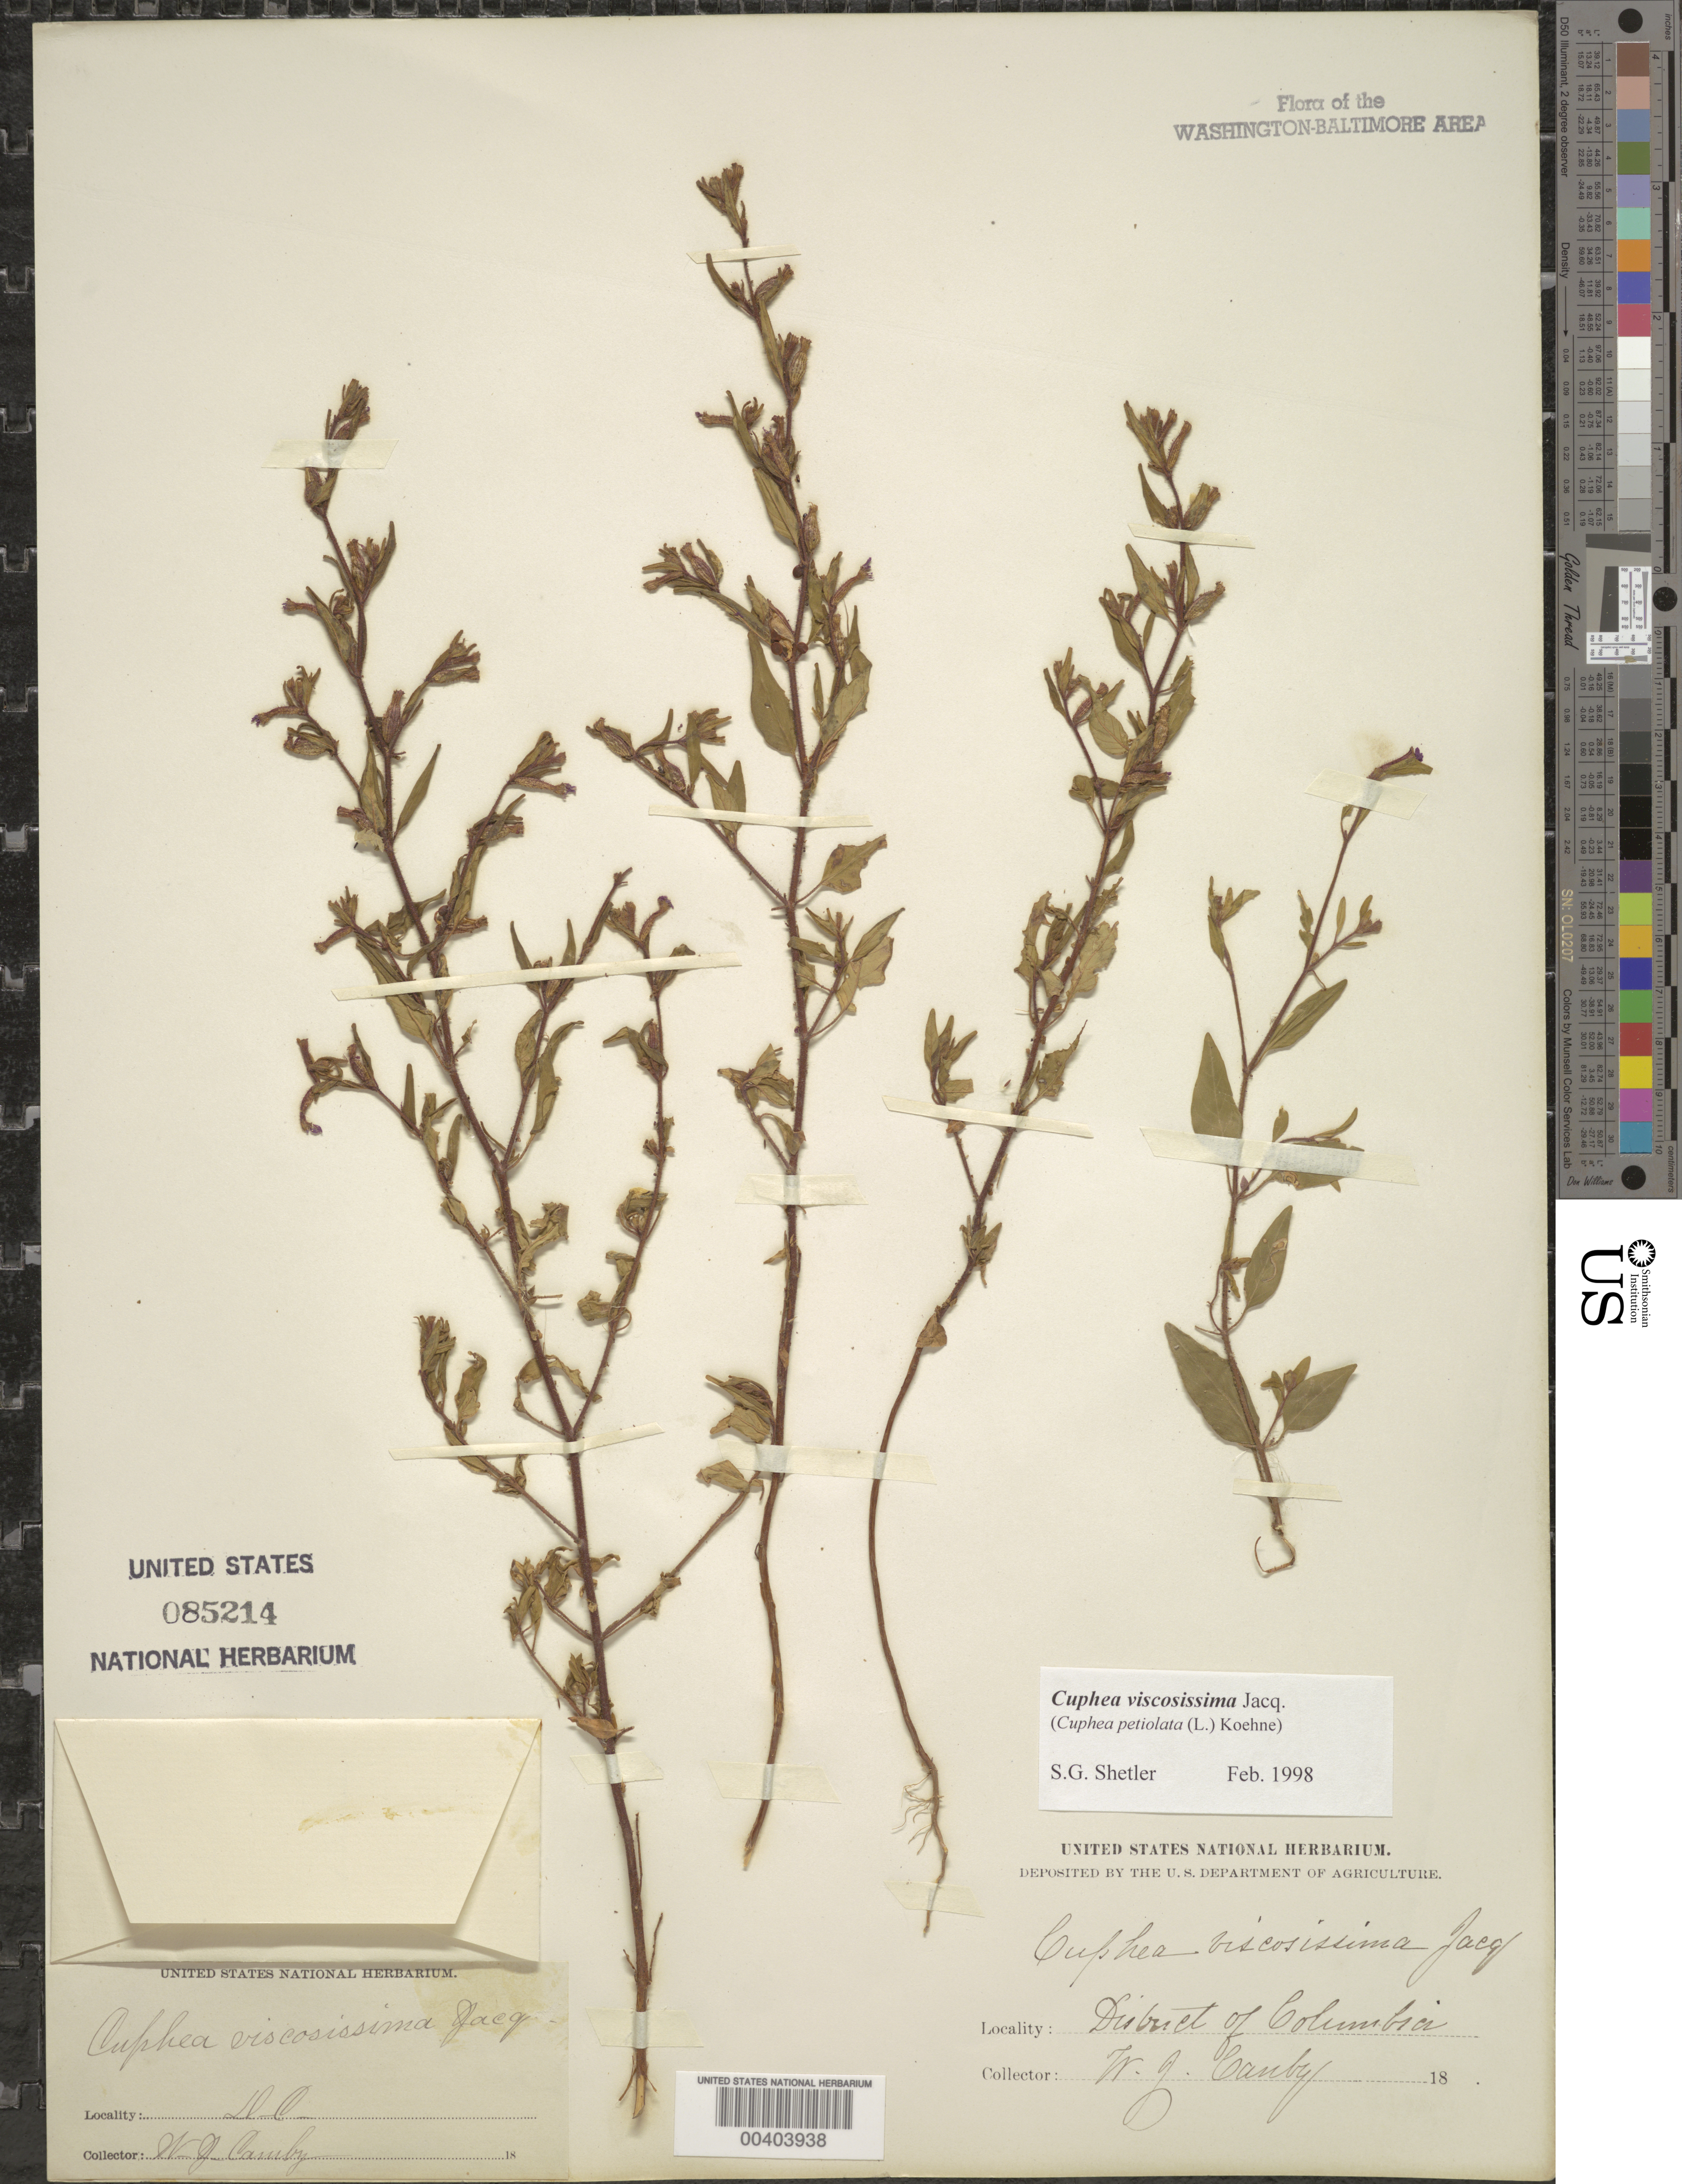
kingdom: Plantae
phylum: Tracheophyta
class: Magnoliopsida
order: Myrtales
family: Lythraceae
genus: Cuphea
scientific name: Cuphea viscosissima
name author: Jacq.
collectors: W. Canby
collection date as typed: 18--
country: United States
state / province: District of Columbia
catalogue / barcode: US 85214